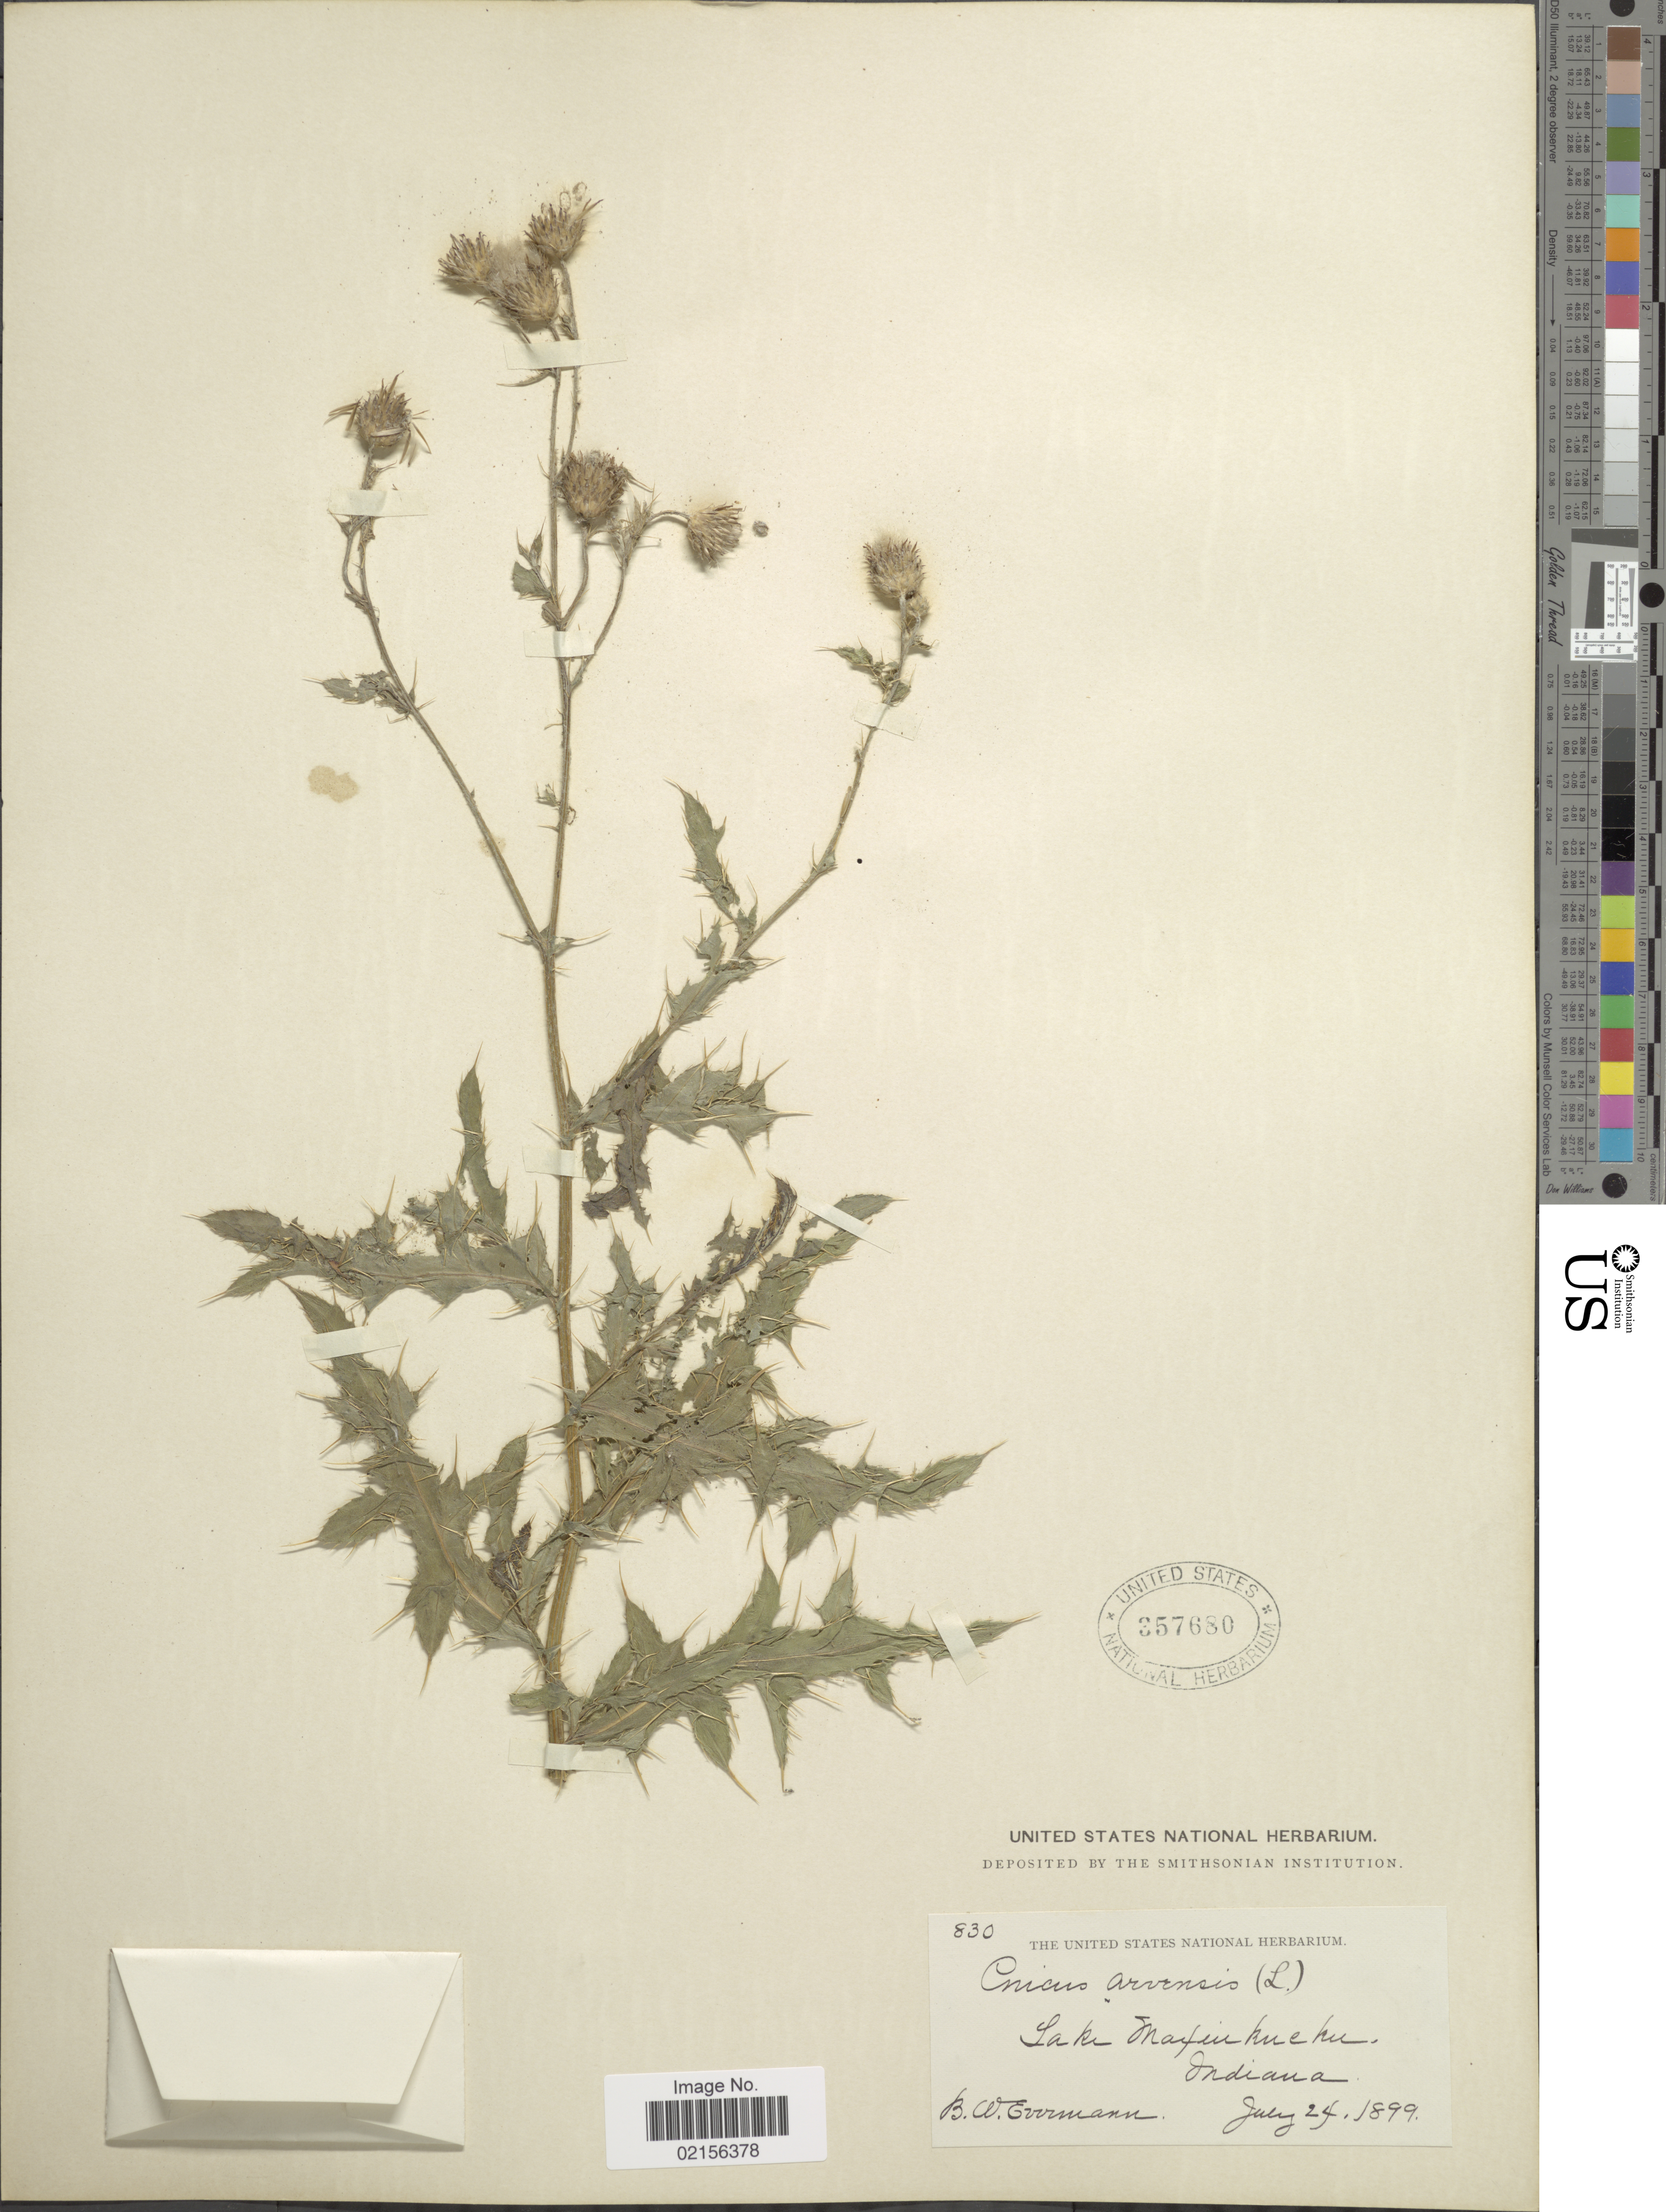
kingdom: Plantae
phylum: Tracheophyta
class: Magnoliopsida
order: Asterales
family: Asteraceae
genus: Cirsium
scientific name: Cirsium arvense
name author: (L.) Scop.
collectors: B. W. Evermann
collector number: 830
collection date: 1899-07-24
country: United States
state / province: Indiana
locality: Lake Maxinkuckee, Indiana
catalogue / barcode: US 357680